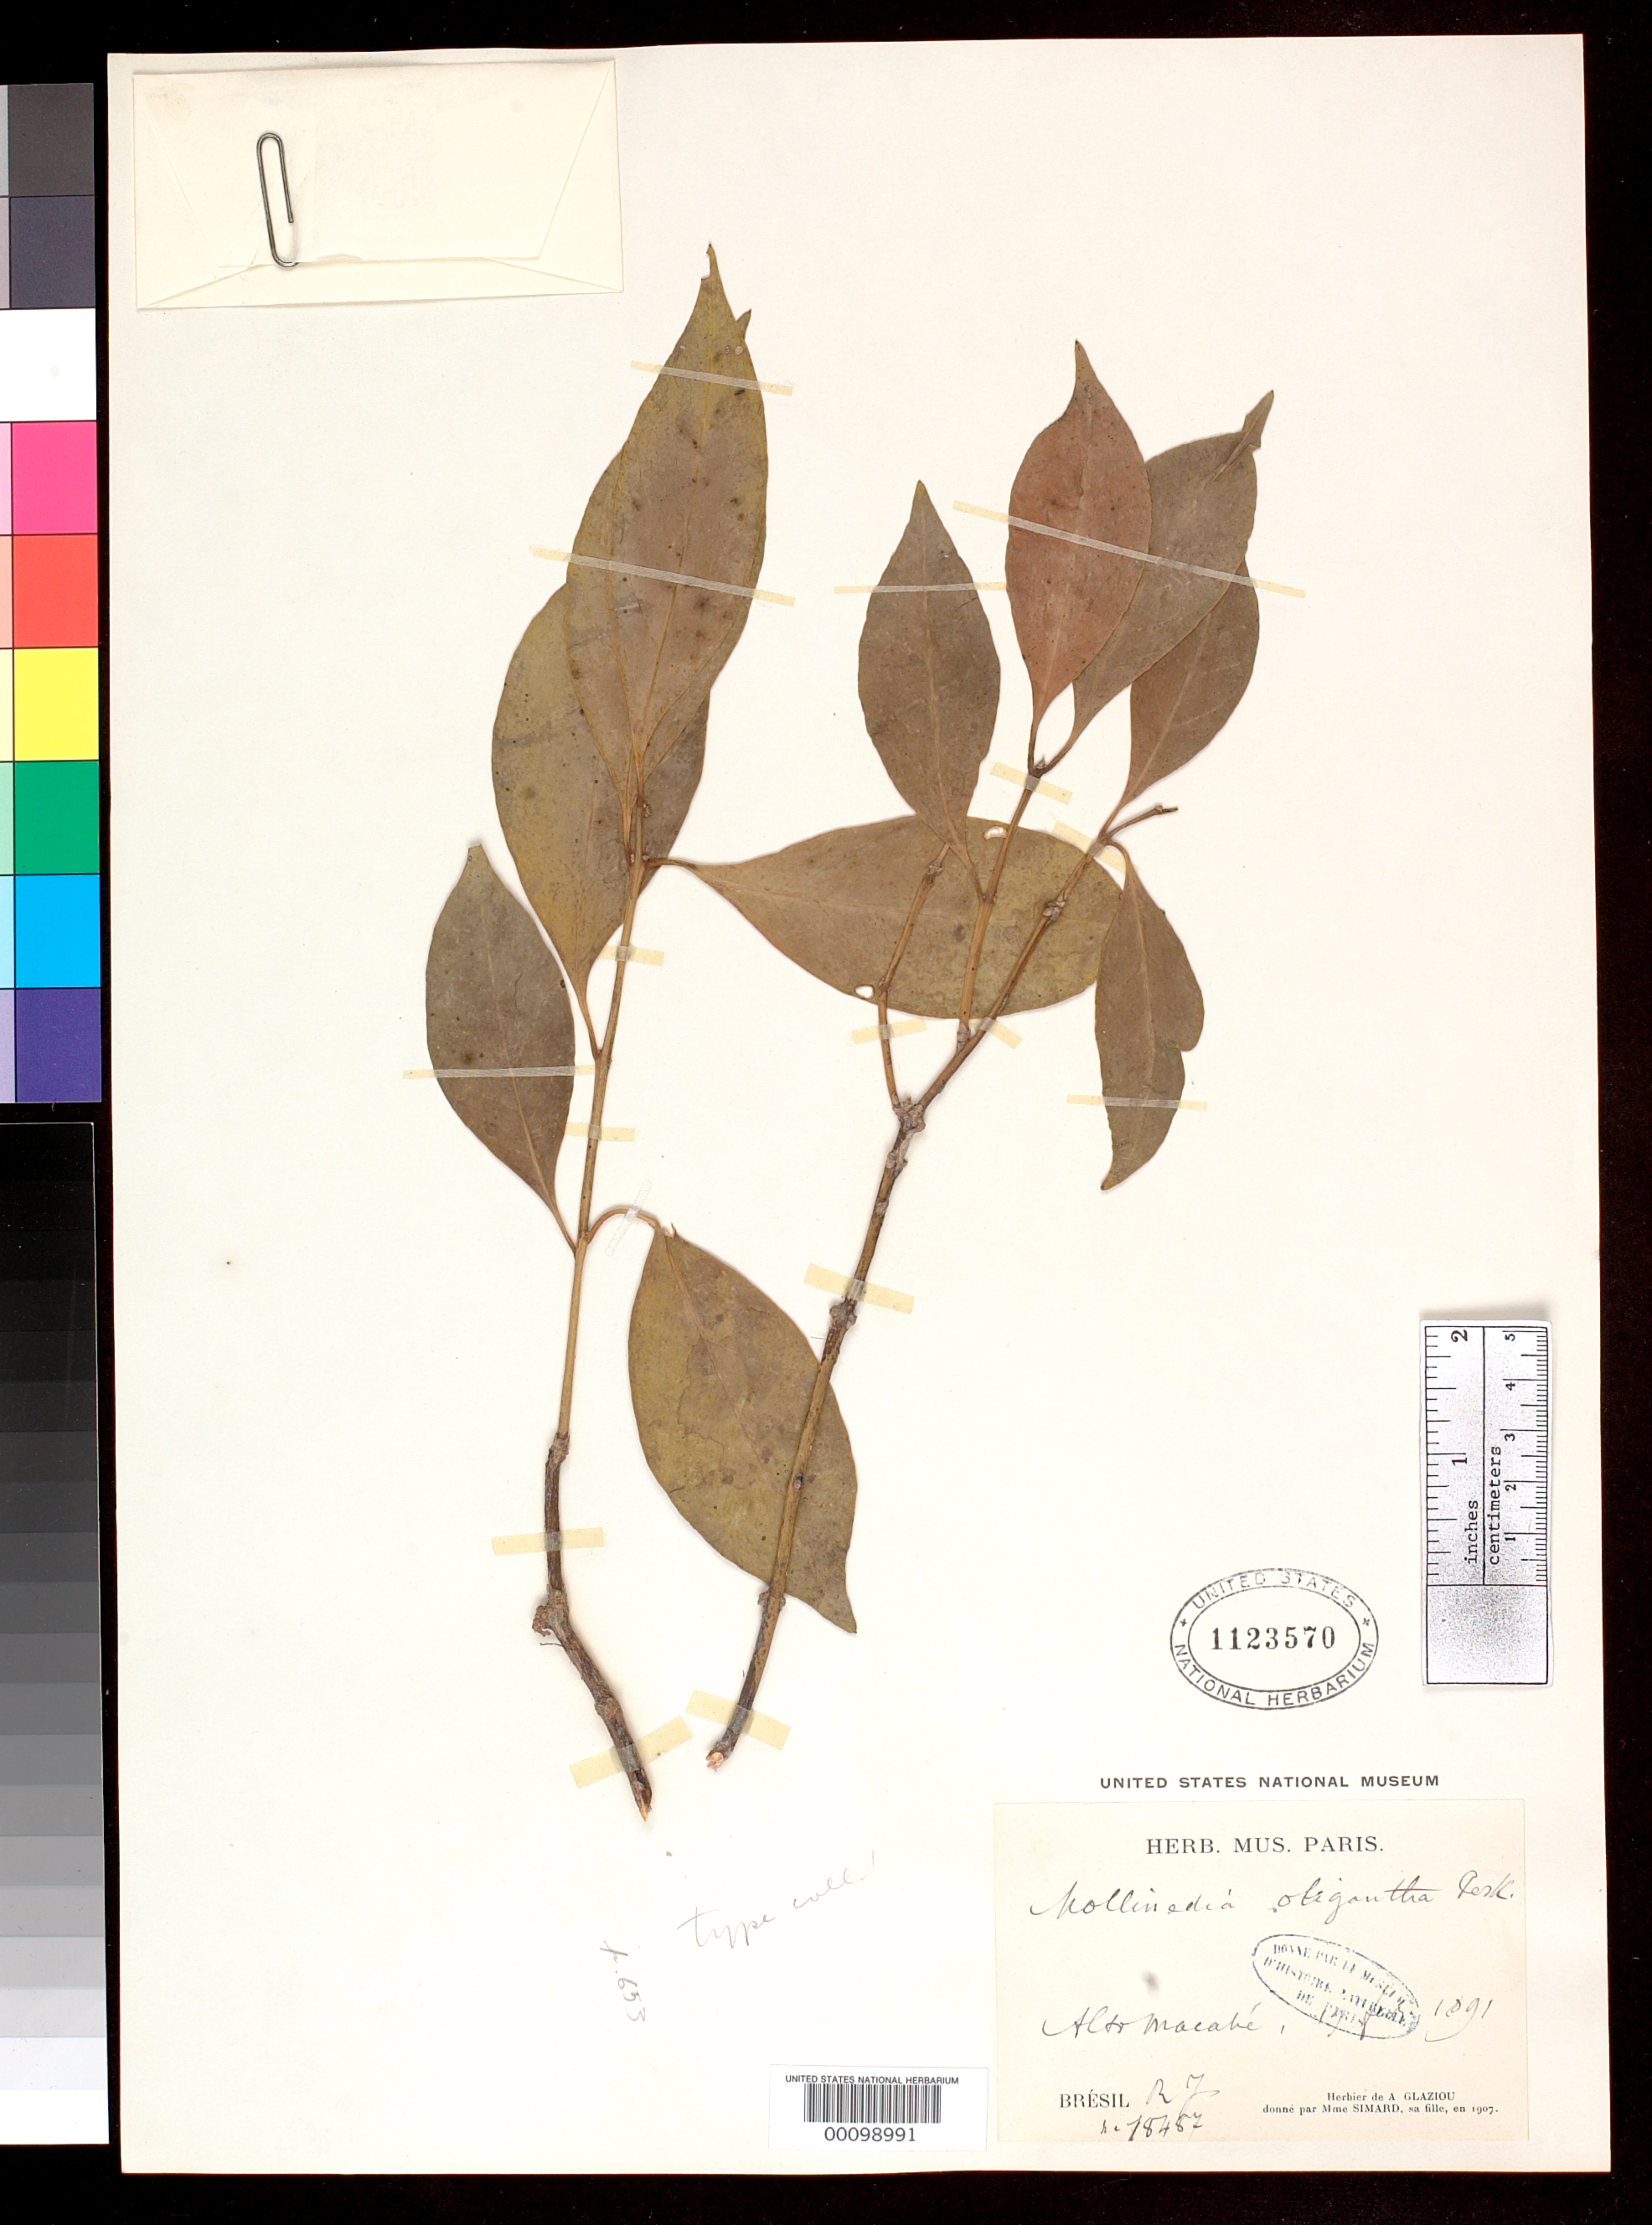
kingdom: Plantae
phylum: Tracheophyta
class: Magnoliopsida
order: Laurales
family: Monimiaceae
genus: Mollinedia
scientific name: Mollinedia oligantha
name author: Perkins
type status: Isotype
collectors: A. F. M. Glaziou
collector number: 18487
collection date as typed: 19 Jun 1891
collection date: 1891-06-19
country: Brazil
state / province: Río de Janeiro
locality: Alto Macahe.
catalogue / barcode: US 1123570